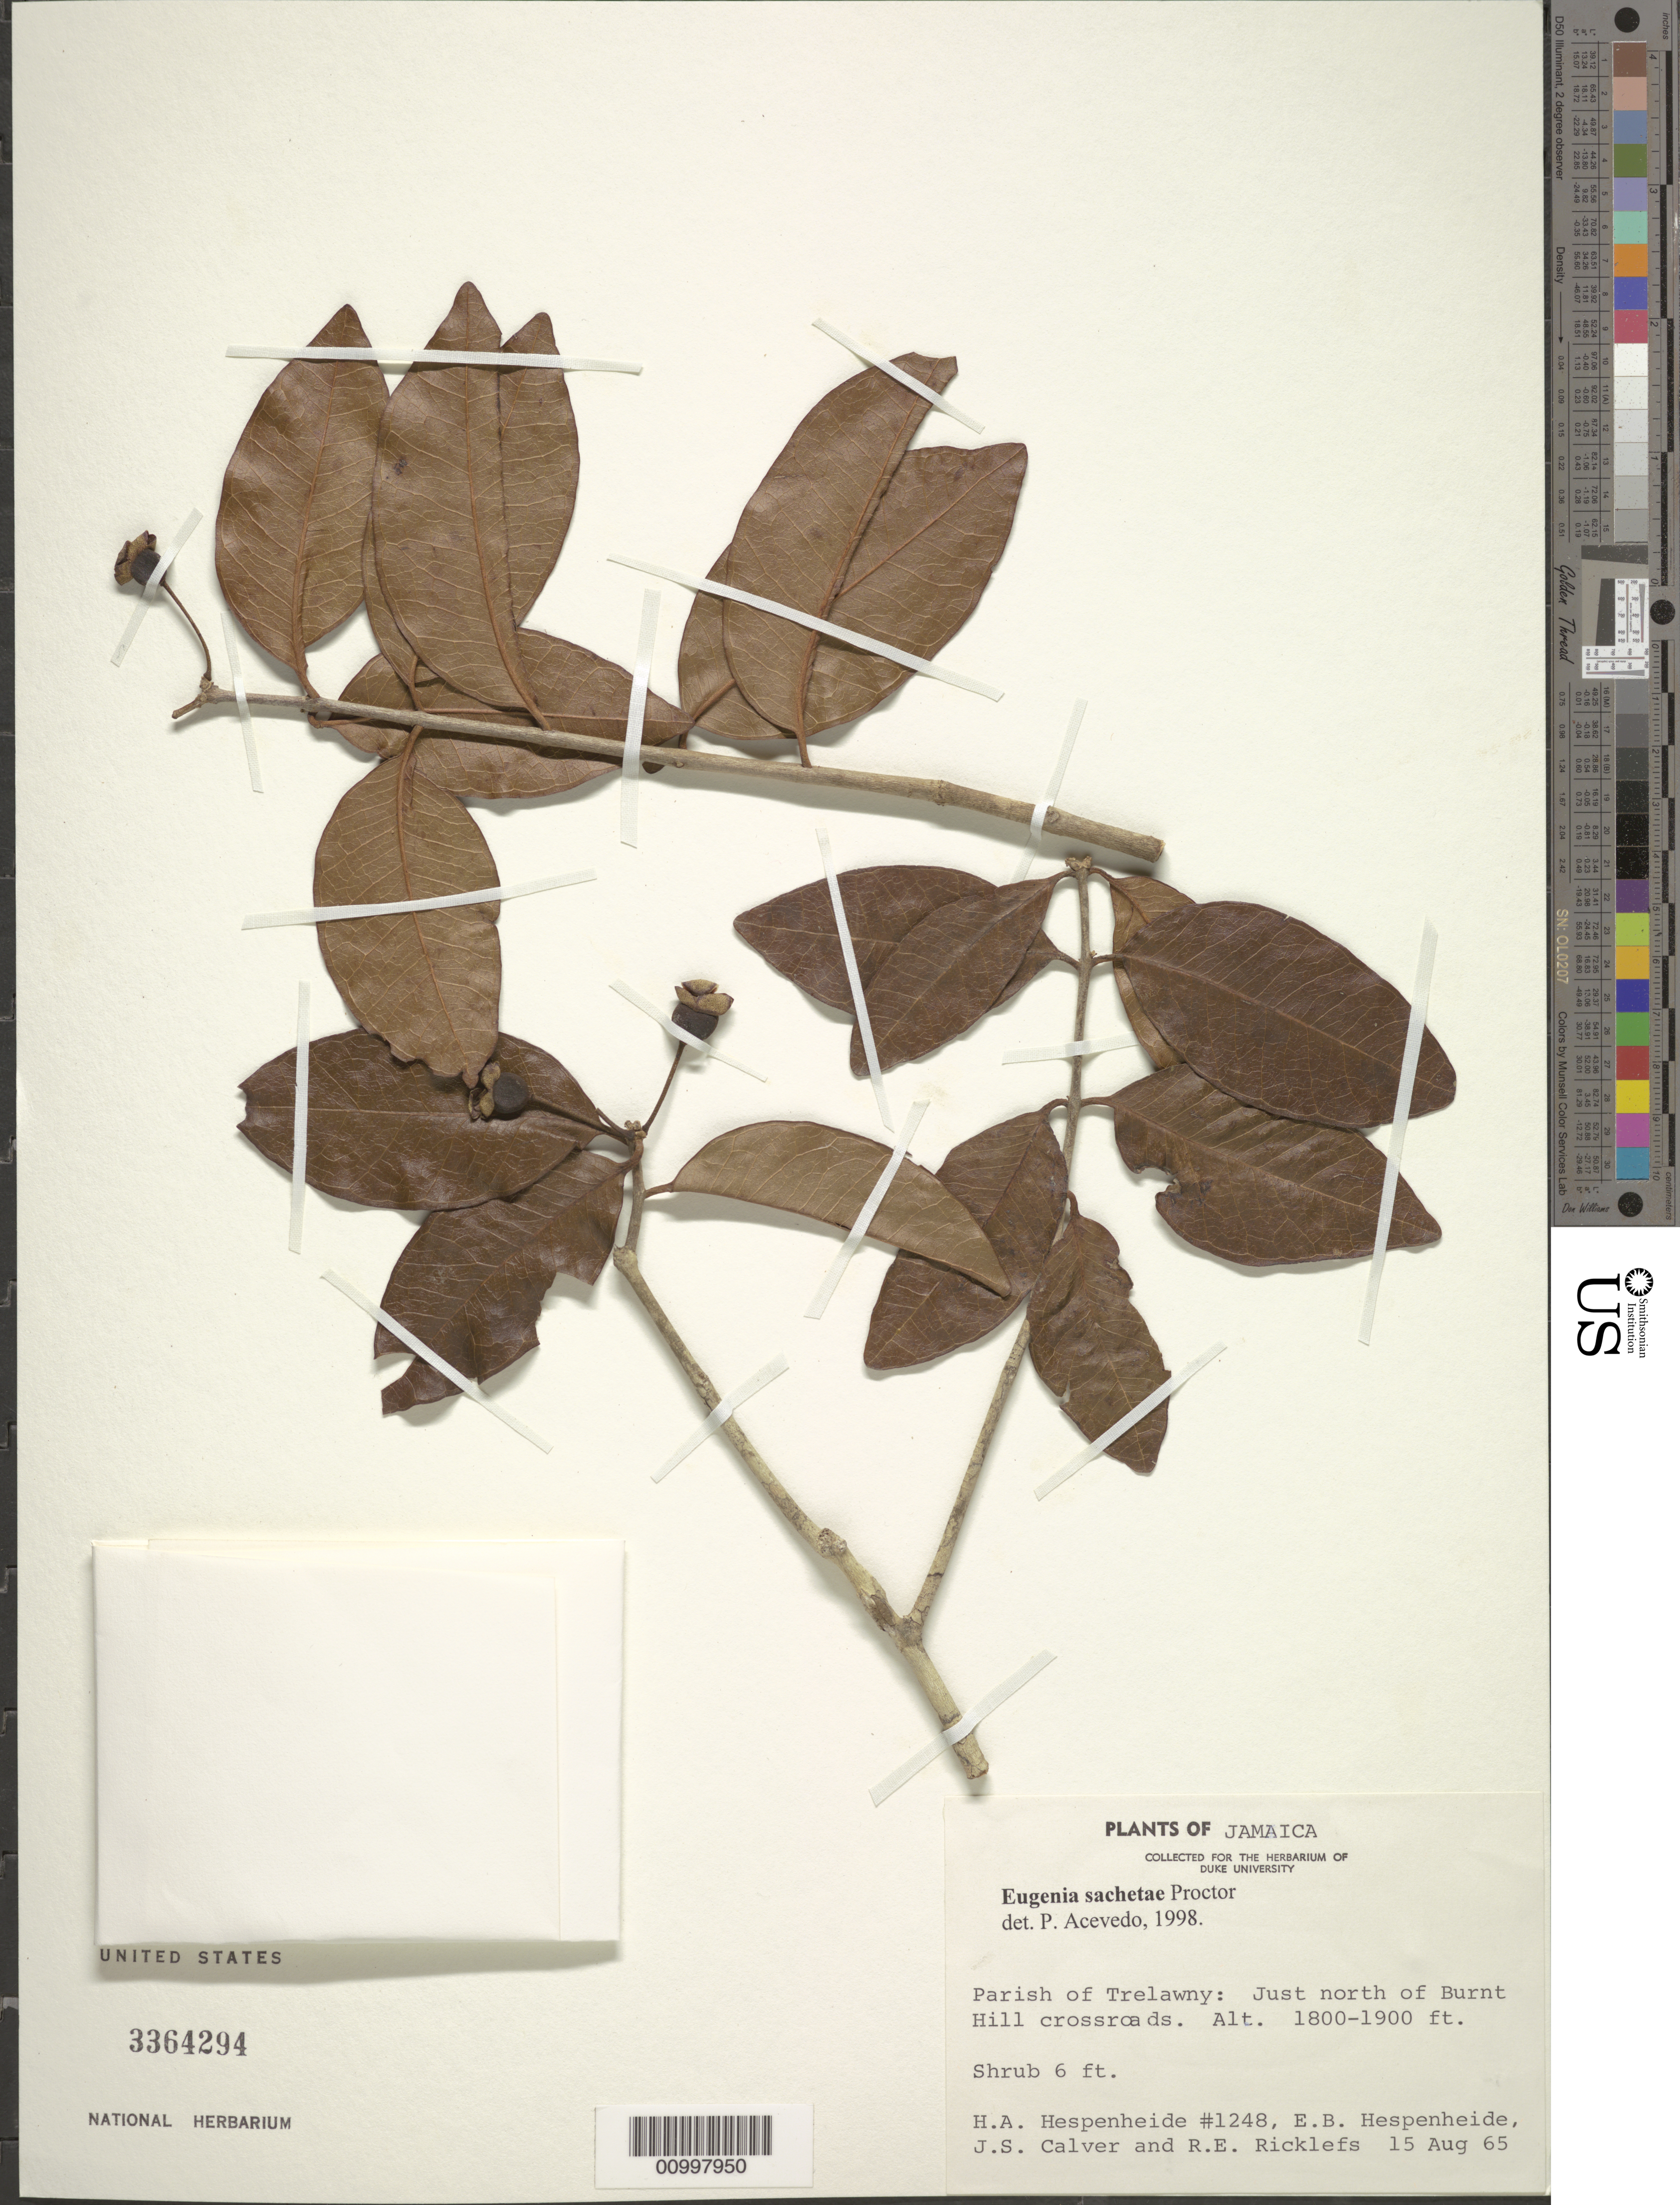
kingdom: Plantae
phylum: Tracheophyta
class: Magnoliopsida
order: Myrtales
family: Myrtaceae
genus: Eugenia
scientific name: Eugenia sachetae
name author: Proctor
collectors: H. A. Hespenheide, E. Hespenheide, J. Calver & R. Ricklefs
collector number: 1248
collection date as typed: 15 Aug 1965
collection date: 1965-08-15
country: Jamaica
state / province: Trelawny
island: Jamaica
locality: Just north of Burnt Hill crossroads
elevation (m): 549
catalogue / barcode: US 3364294